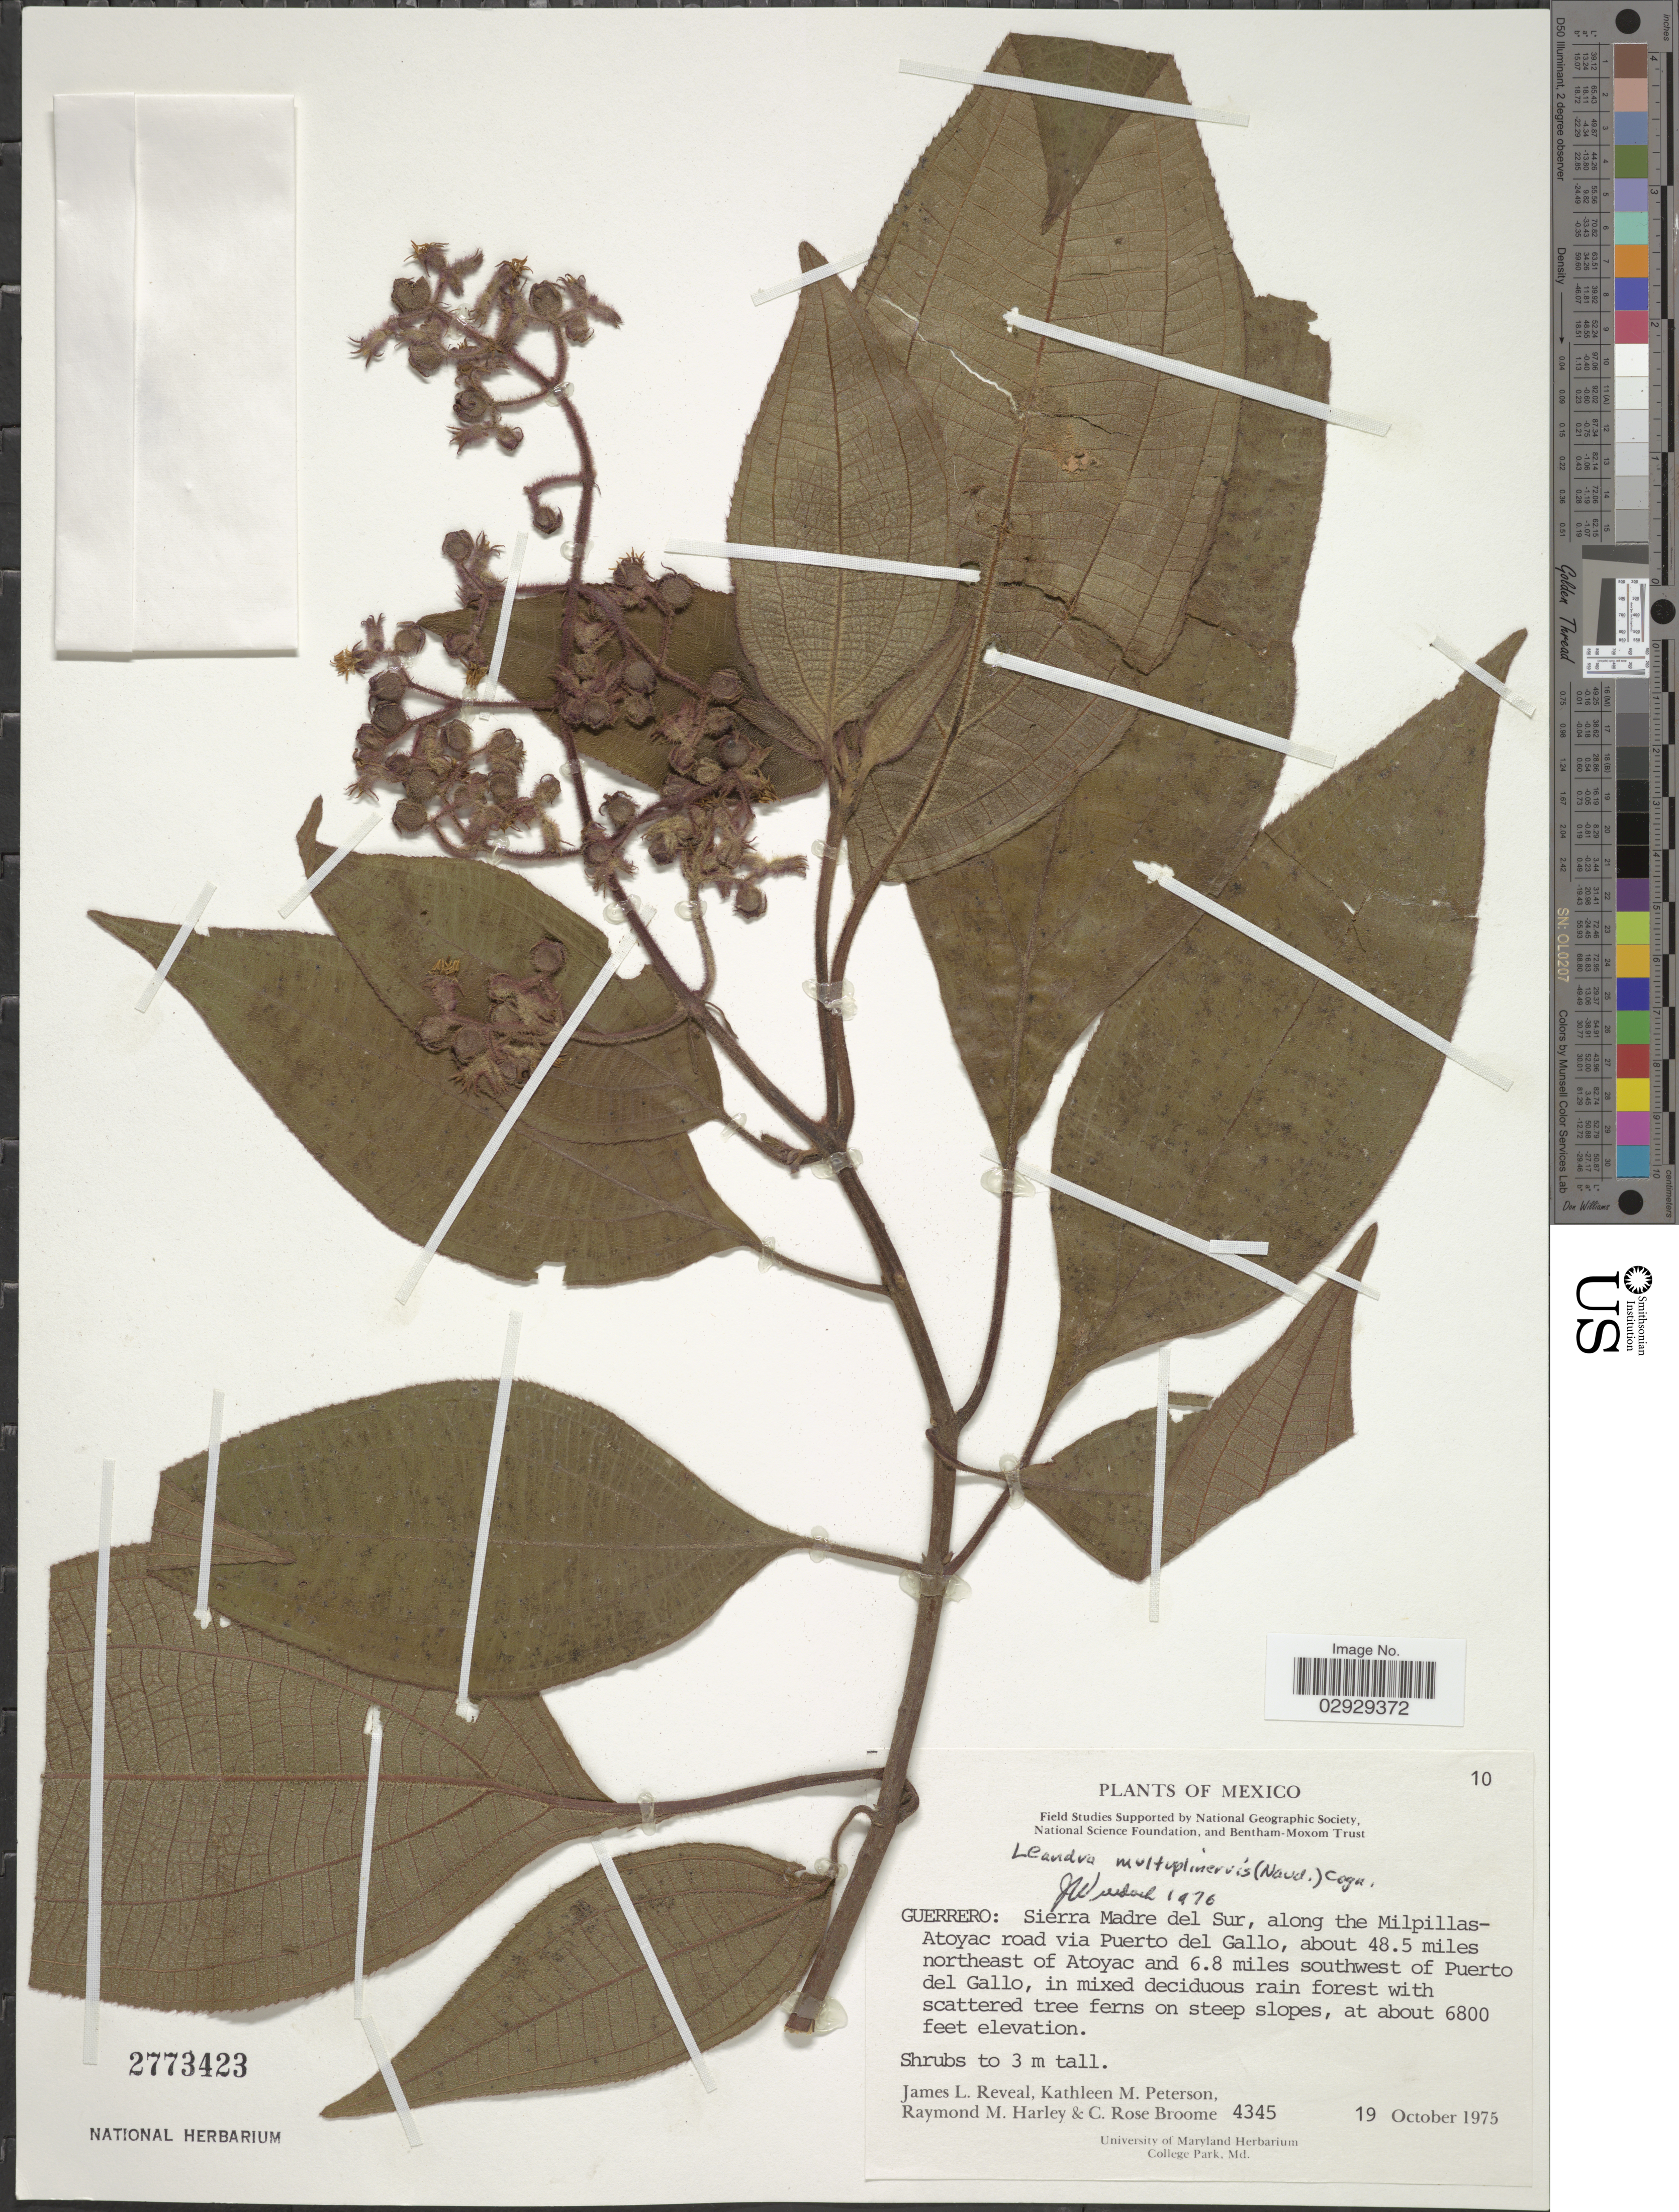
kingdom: Plantae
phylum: Tracheophyta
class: Magnoliopsida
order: Myrtales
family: Melastomataceae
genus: Leandra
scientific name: Leandra multiplinervis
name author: (Naudin) Cogn.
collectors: J. L. Reveal, K. Peterson, R. M. Harley & C. R. Broome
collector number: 4345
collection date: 1975-10-19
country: Mexico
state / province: Guerrero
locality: Sierra Madre del Sur, along the Milpillas-Atoyac road via Puerto del Gallo, about 48.5 miles northeast of Atoyac and 6.8 miles southwest of Puerto del Gallo.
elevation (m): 2073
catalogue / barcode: US 2773423